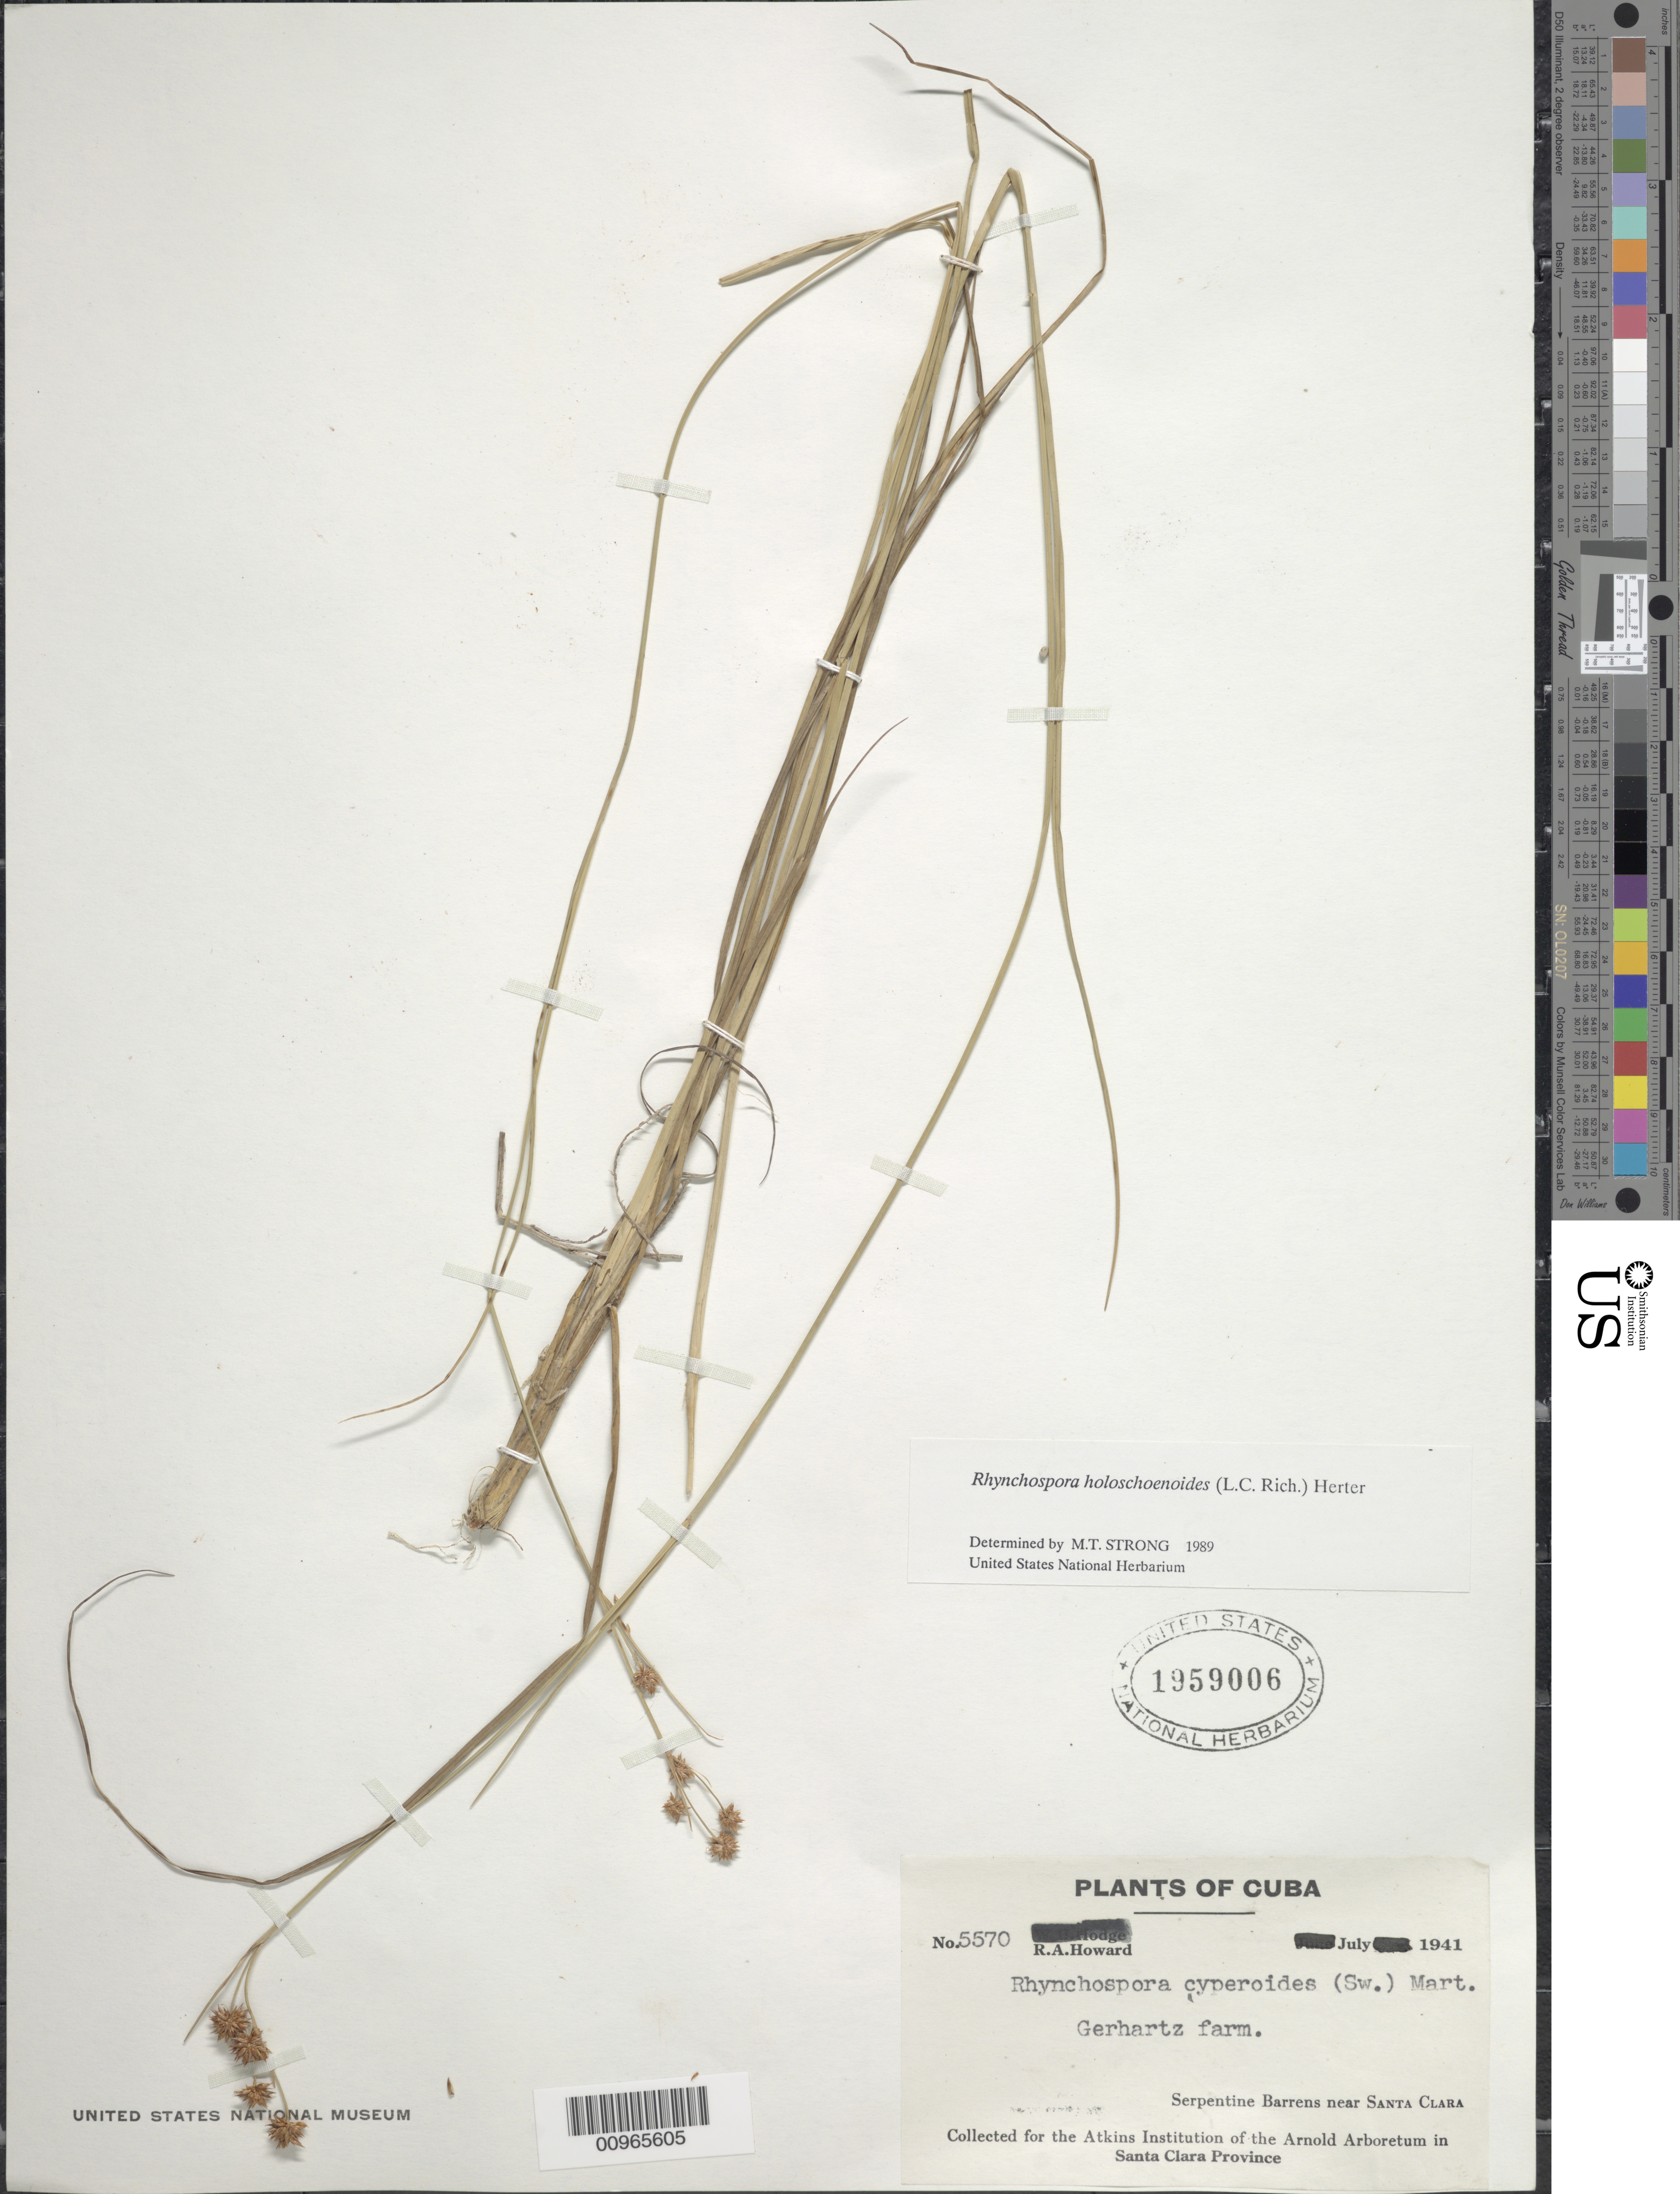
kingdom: Plantae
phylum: Tracheophyta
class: Liliopsida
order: Poales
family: Cyperaceae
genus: Rhynchospora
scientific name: Rhynchospora holoschoenoides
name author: (Rich.) Herter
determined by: Strong, M. T., (US), Smithsonian Institution - National Museum of Natural History (UNITED STATES)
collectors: R. A. Howard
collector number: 5570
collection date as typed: Jul 1941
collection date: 1941-07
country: Cuba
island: Cuba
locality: Gerhartz Farm, serpentine barrens near Santa Clara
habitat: Serpentine barrens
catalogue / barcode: US 1959006